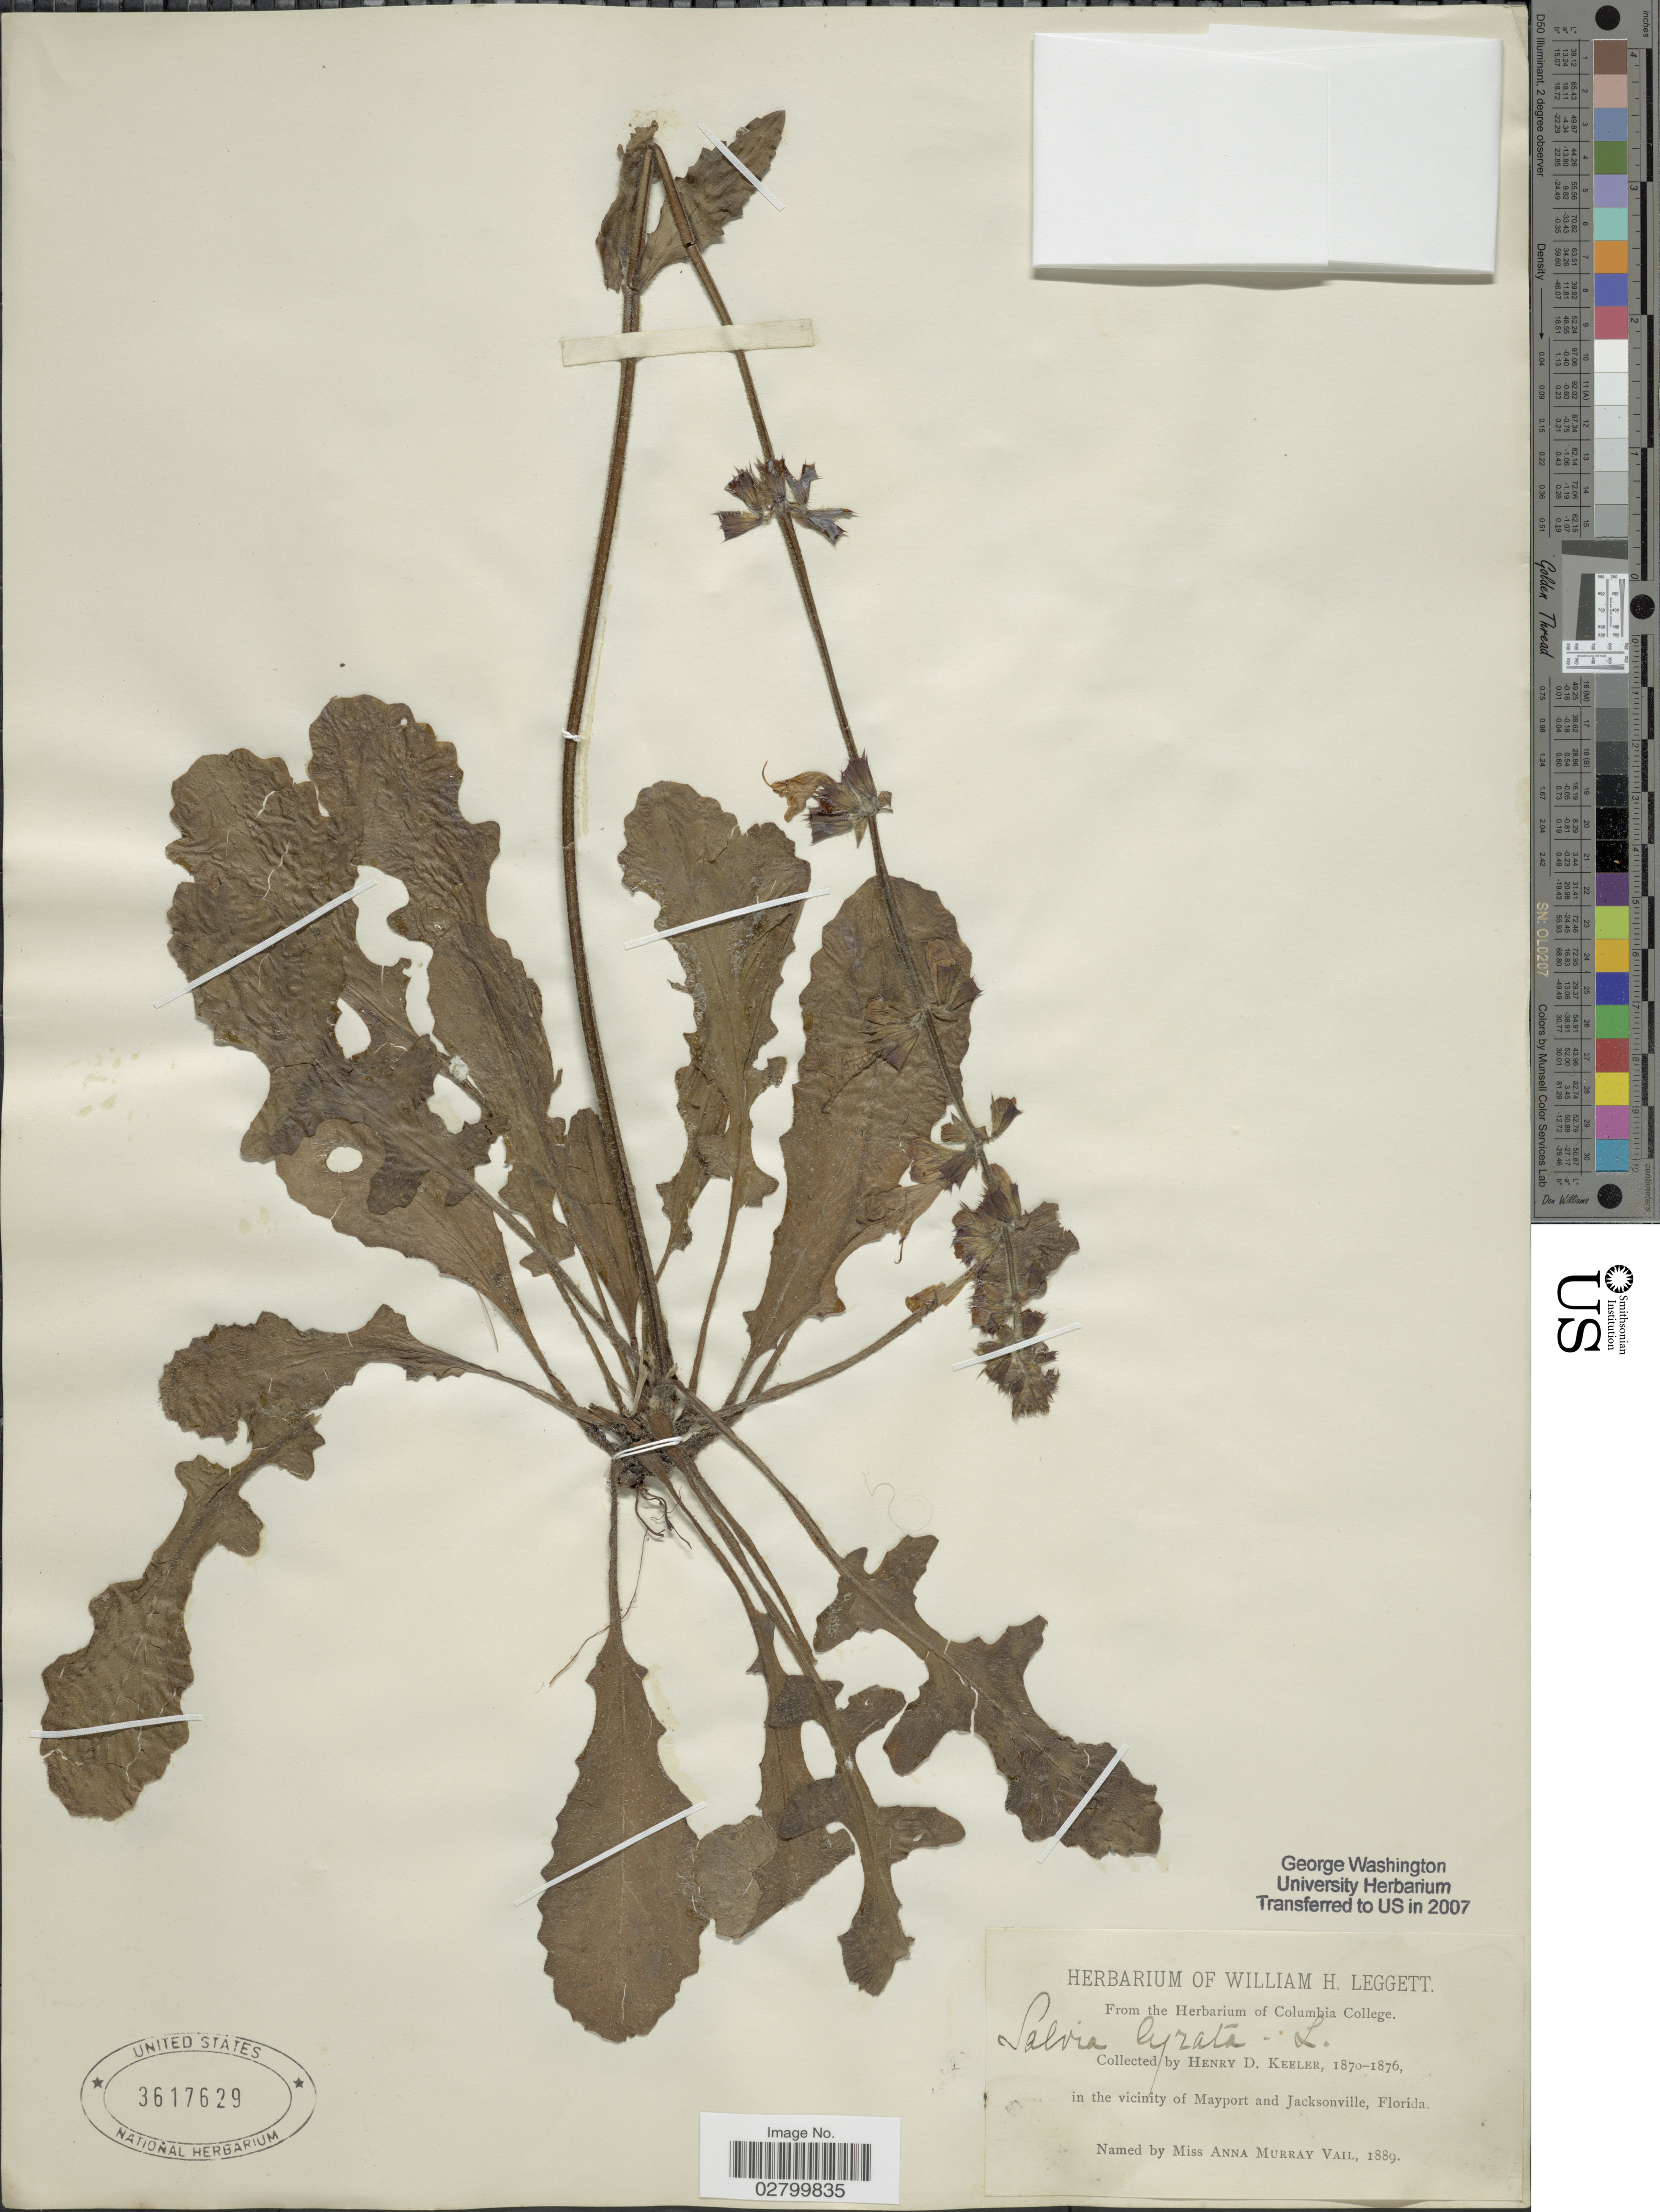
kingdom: Plantae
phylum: Tracheophyta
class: Magnoliopsida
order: Lamiales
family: Lamiaceae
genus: Salvia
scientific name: Salvia lyrata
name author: L.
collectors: H. Keeler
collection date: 1870/1876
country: United States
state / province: Florida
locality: In the vicinity of Mayport and Jacksonville, Florida.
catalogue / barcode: US 3617629